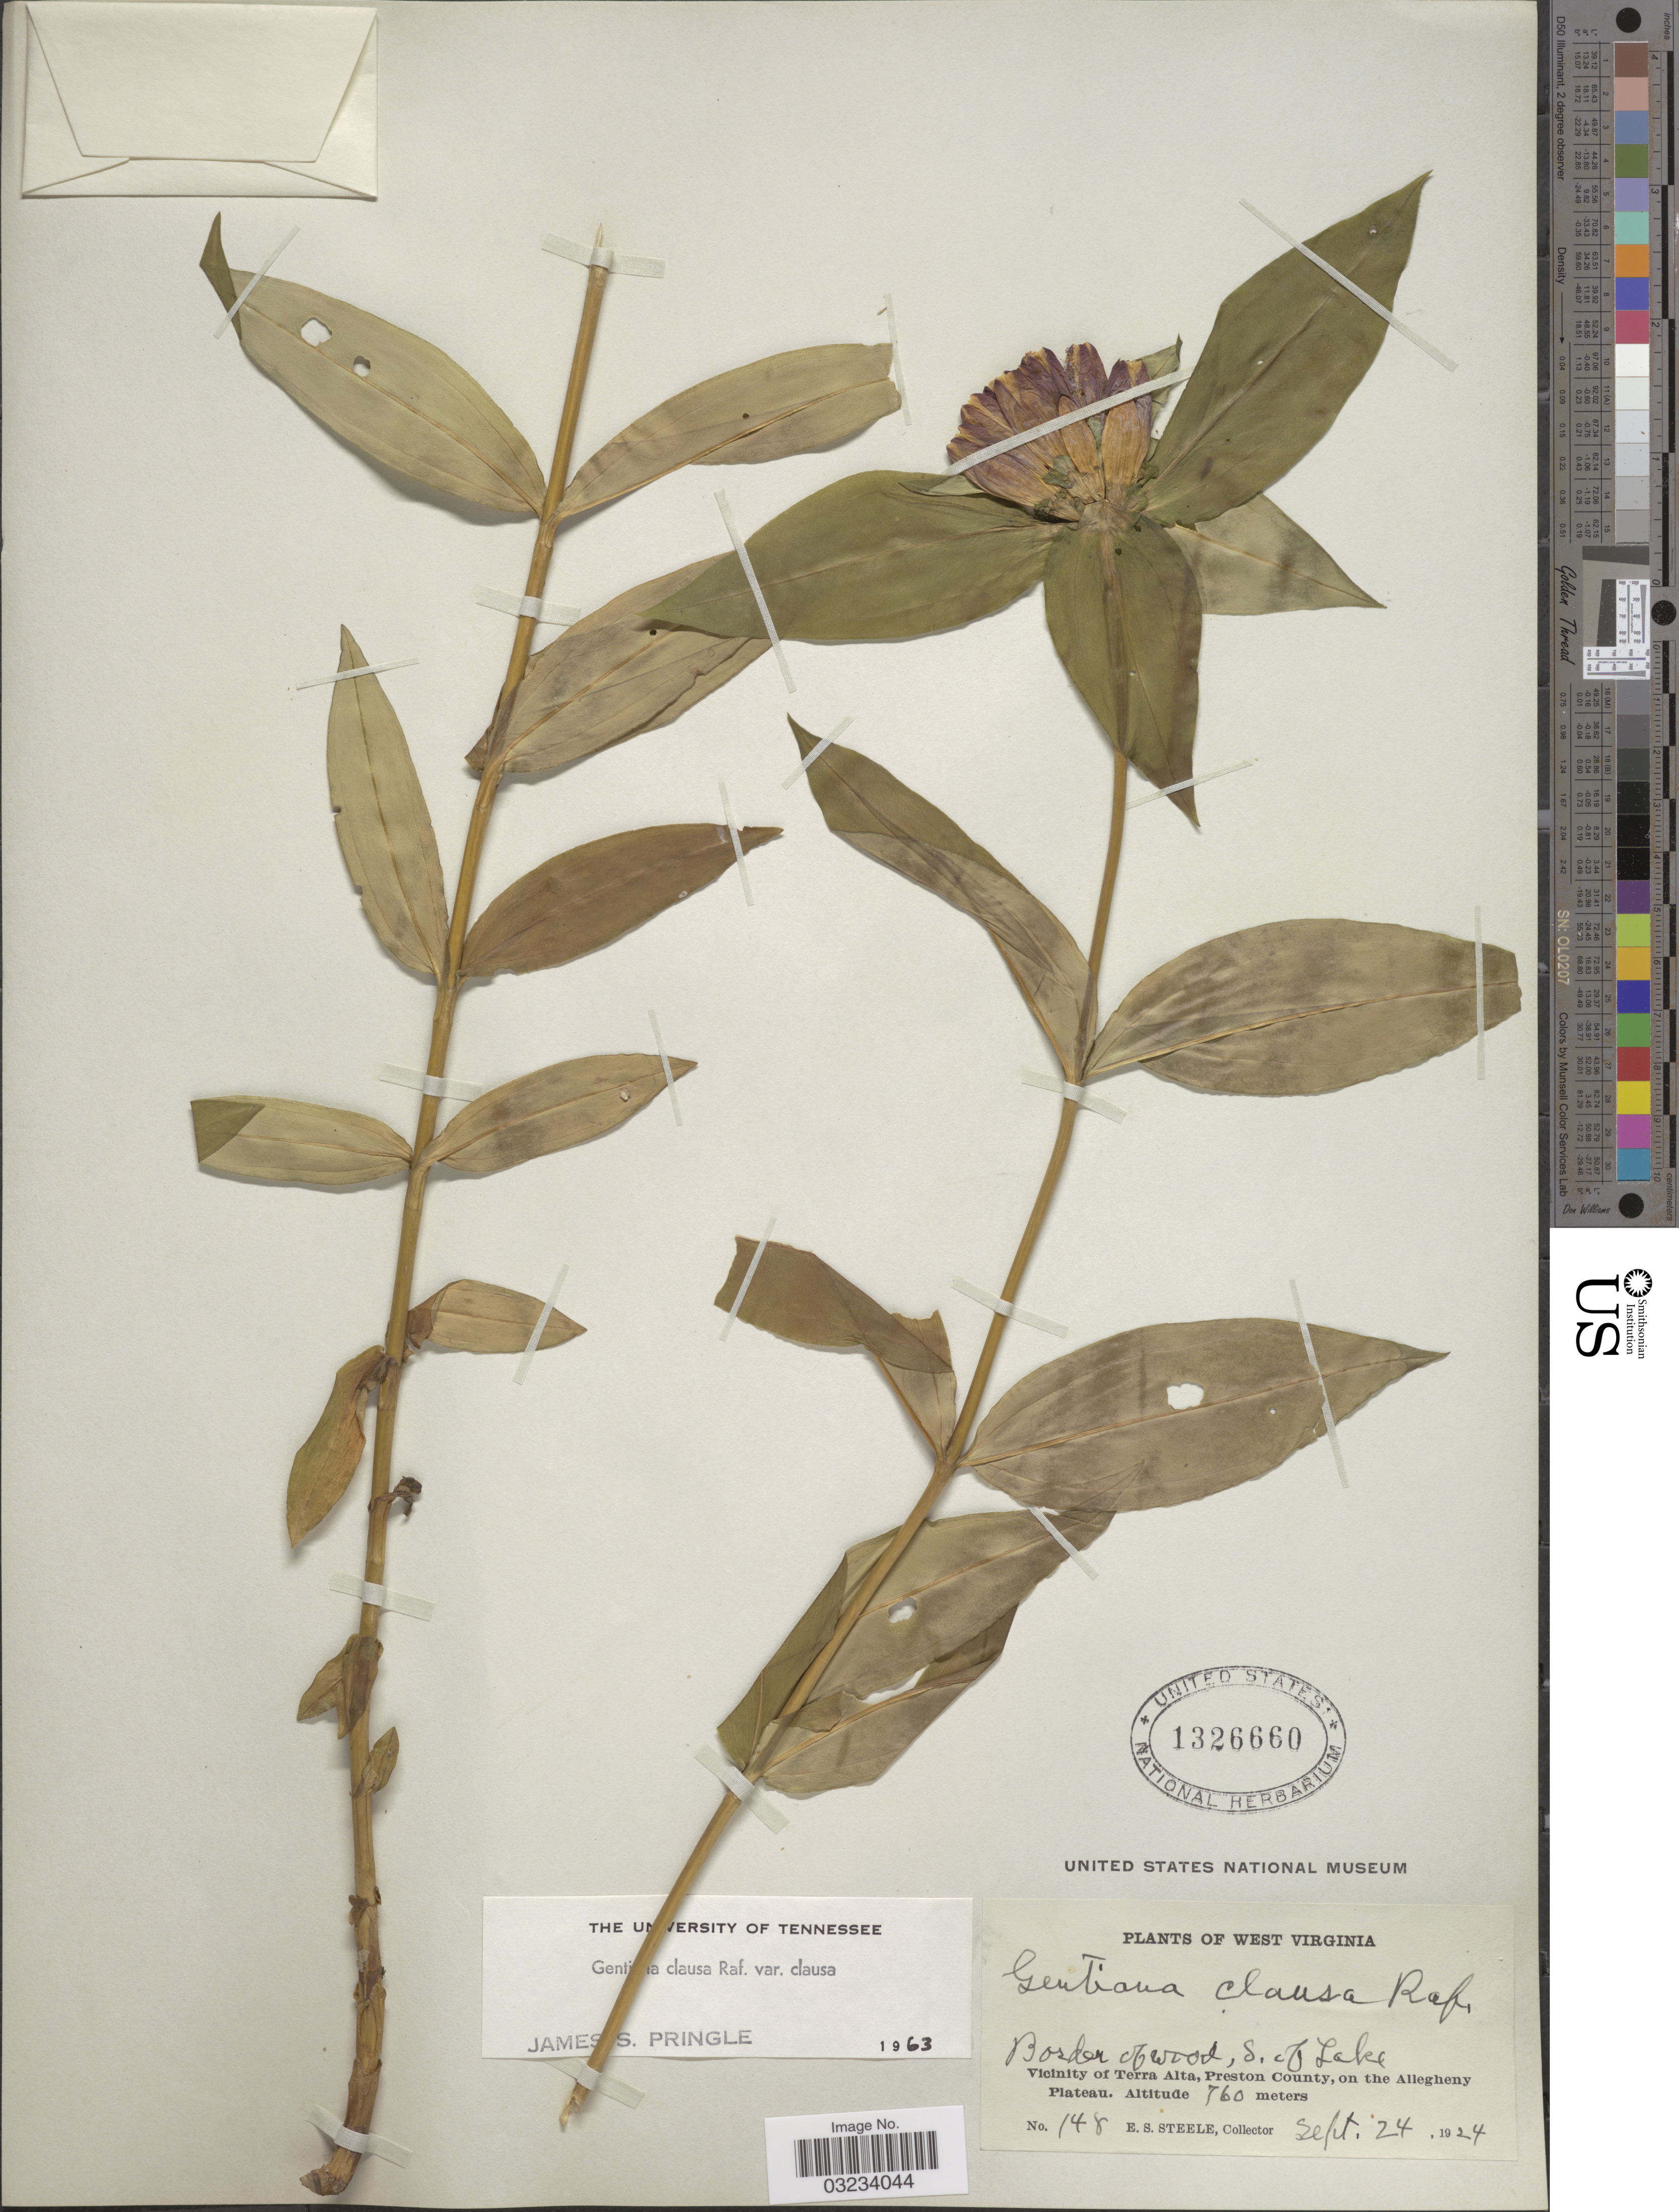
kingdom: Plantae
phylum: Tracheophyta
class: Magnoliopsida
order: Gentianales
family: Gentianaceae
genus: Gentiana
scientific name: Gentiana clausa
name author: Raf.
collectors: E. Steele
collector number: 148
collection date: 1924-09-24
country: United States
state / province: West Virginia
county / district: Preston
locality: Border of wood, S. of Lake, Vicinity of Terra Alta, Preston County, on the Allegheny Plateau.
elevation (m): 760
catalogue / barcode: US 1326660